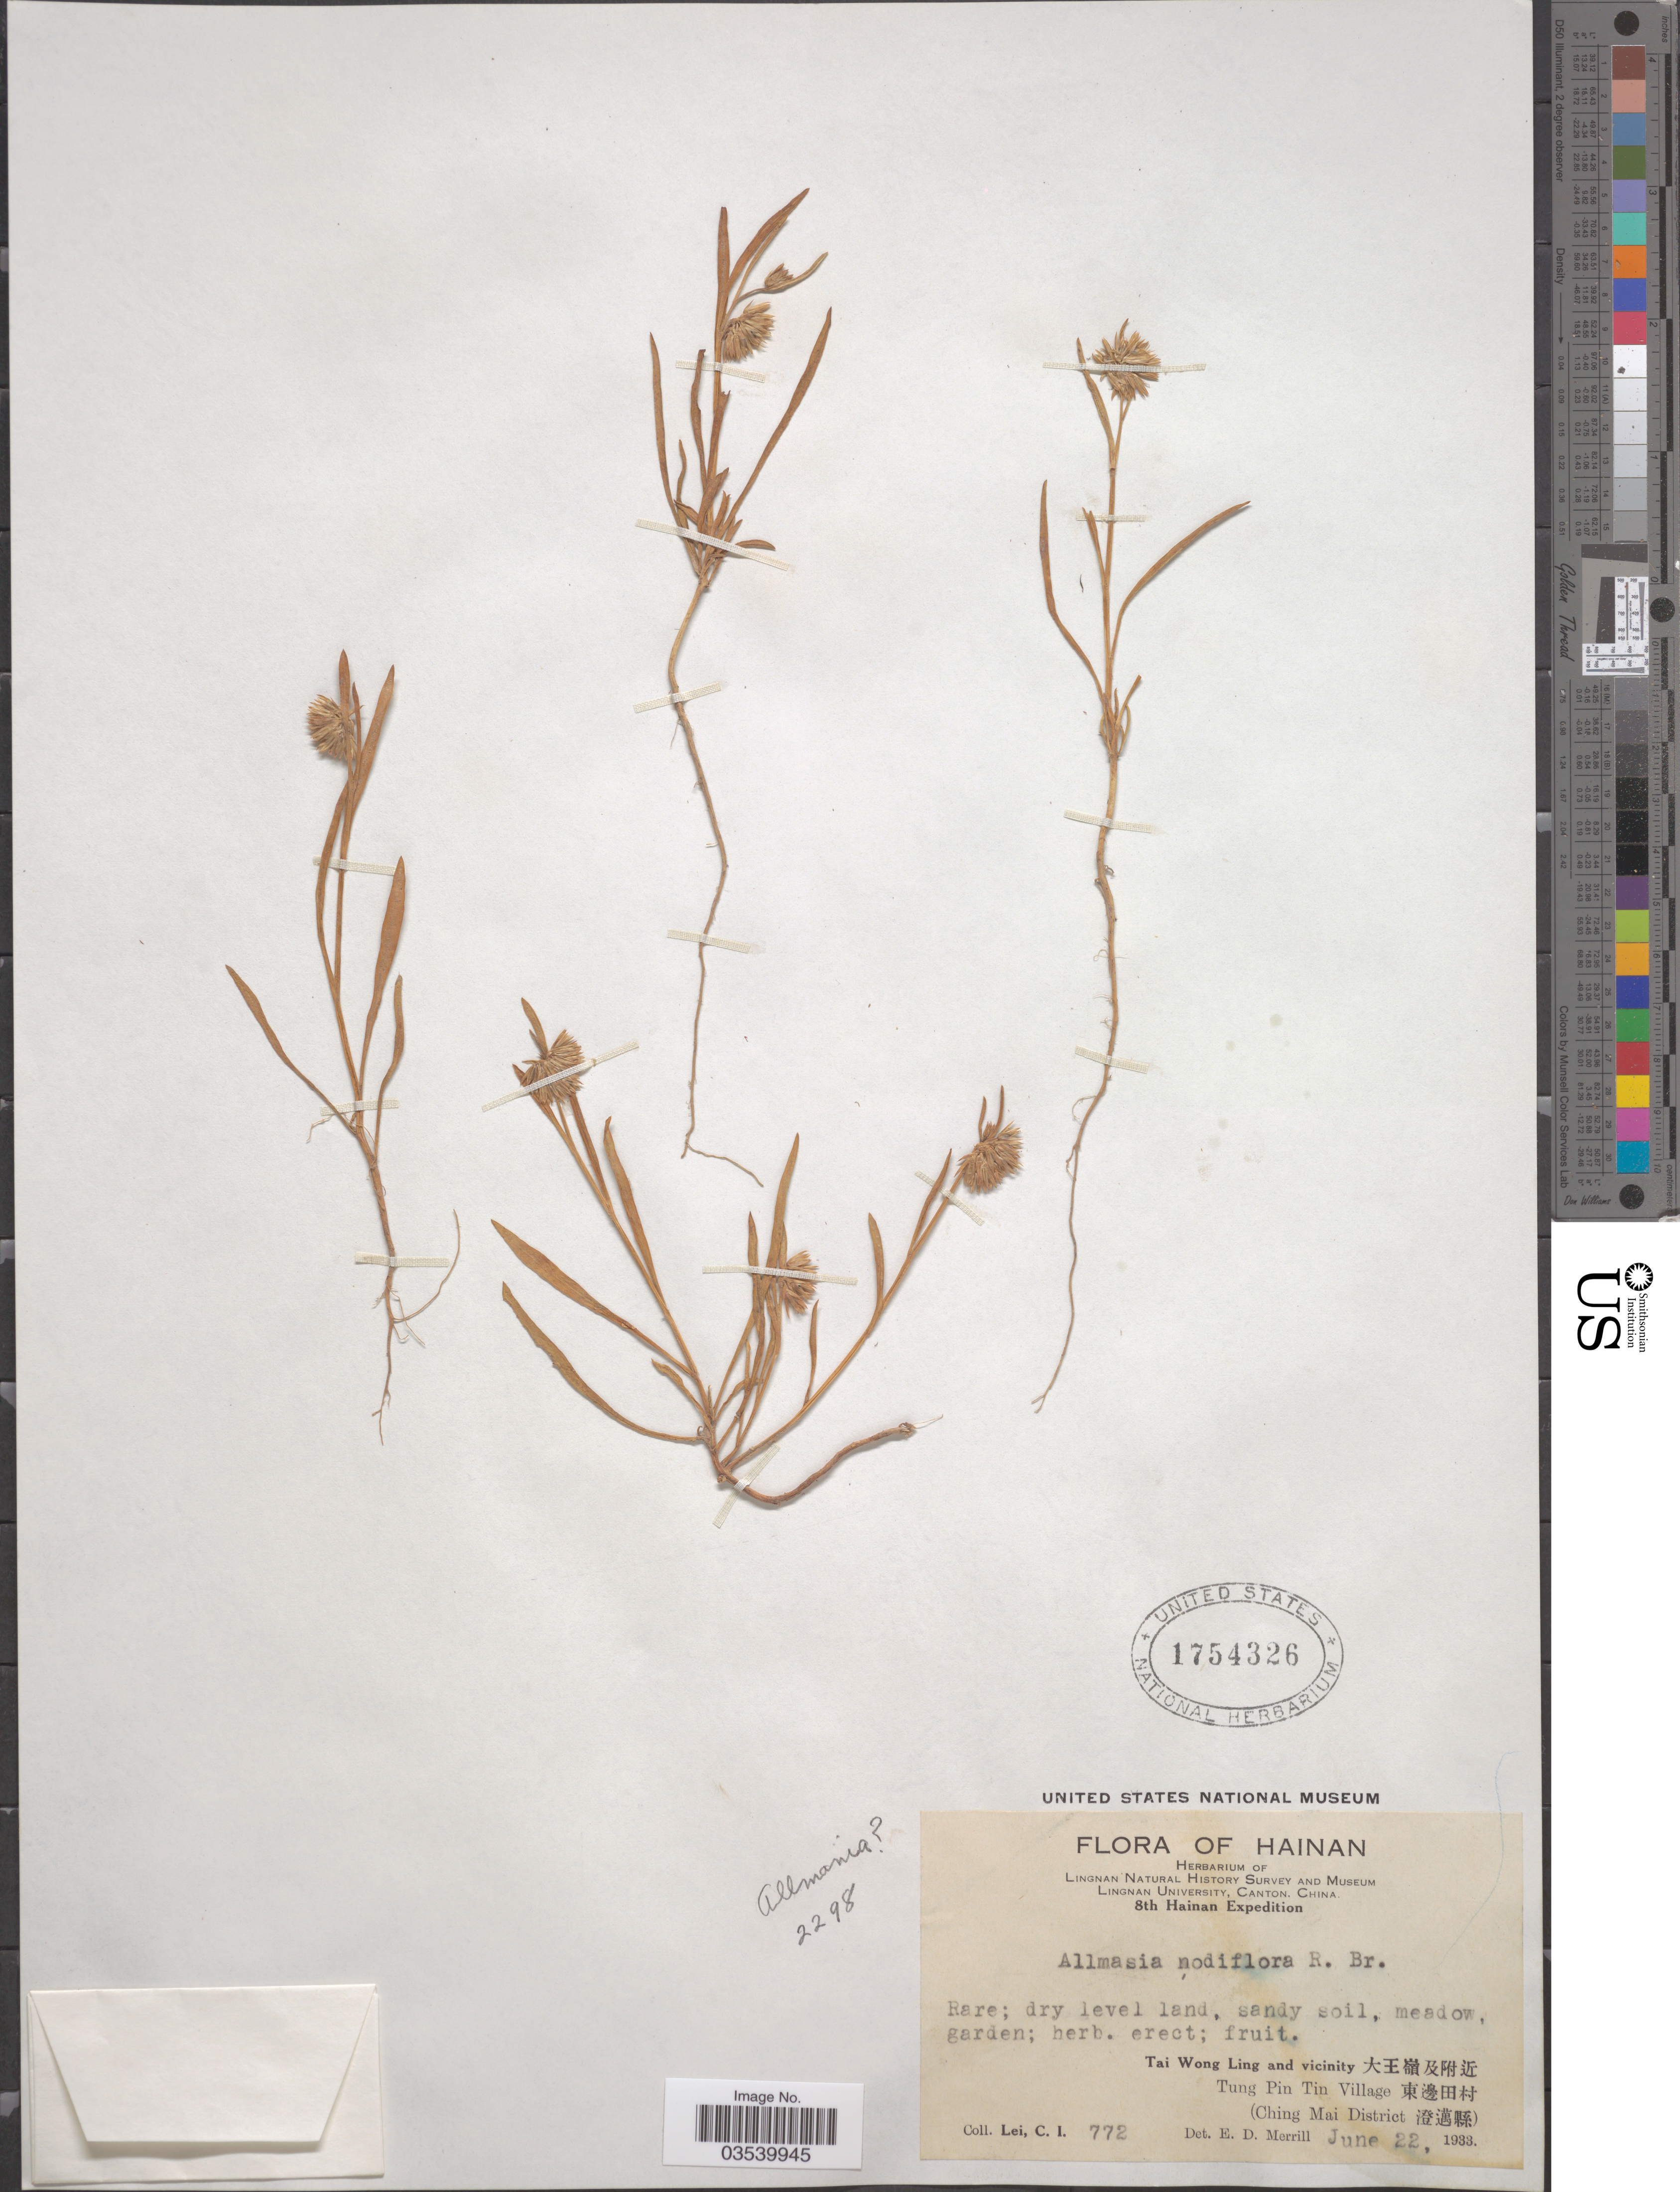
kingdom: Plantae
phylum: Tracheophyta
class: Magnoliopsida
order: Caryophyllales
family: Amaranthaceae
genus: Allmania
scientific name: Allmania nodiflora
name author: (L.) R. Br. ex Wight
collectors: C. I. Lei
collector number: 772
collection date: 1933-06-22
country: China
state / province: Hainan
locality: Tai Wong Ling and vicinity. Tung Pin Tin Village. (Ching Mai District.)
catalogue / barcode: US 1754326